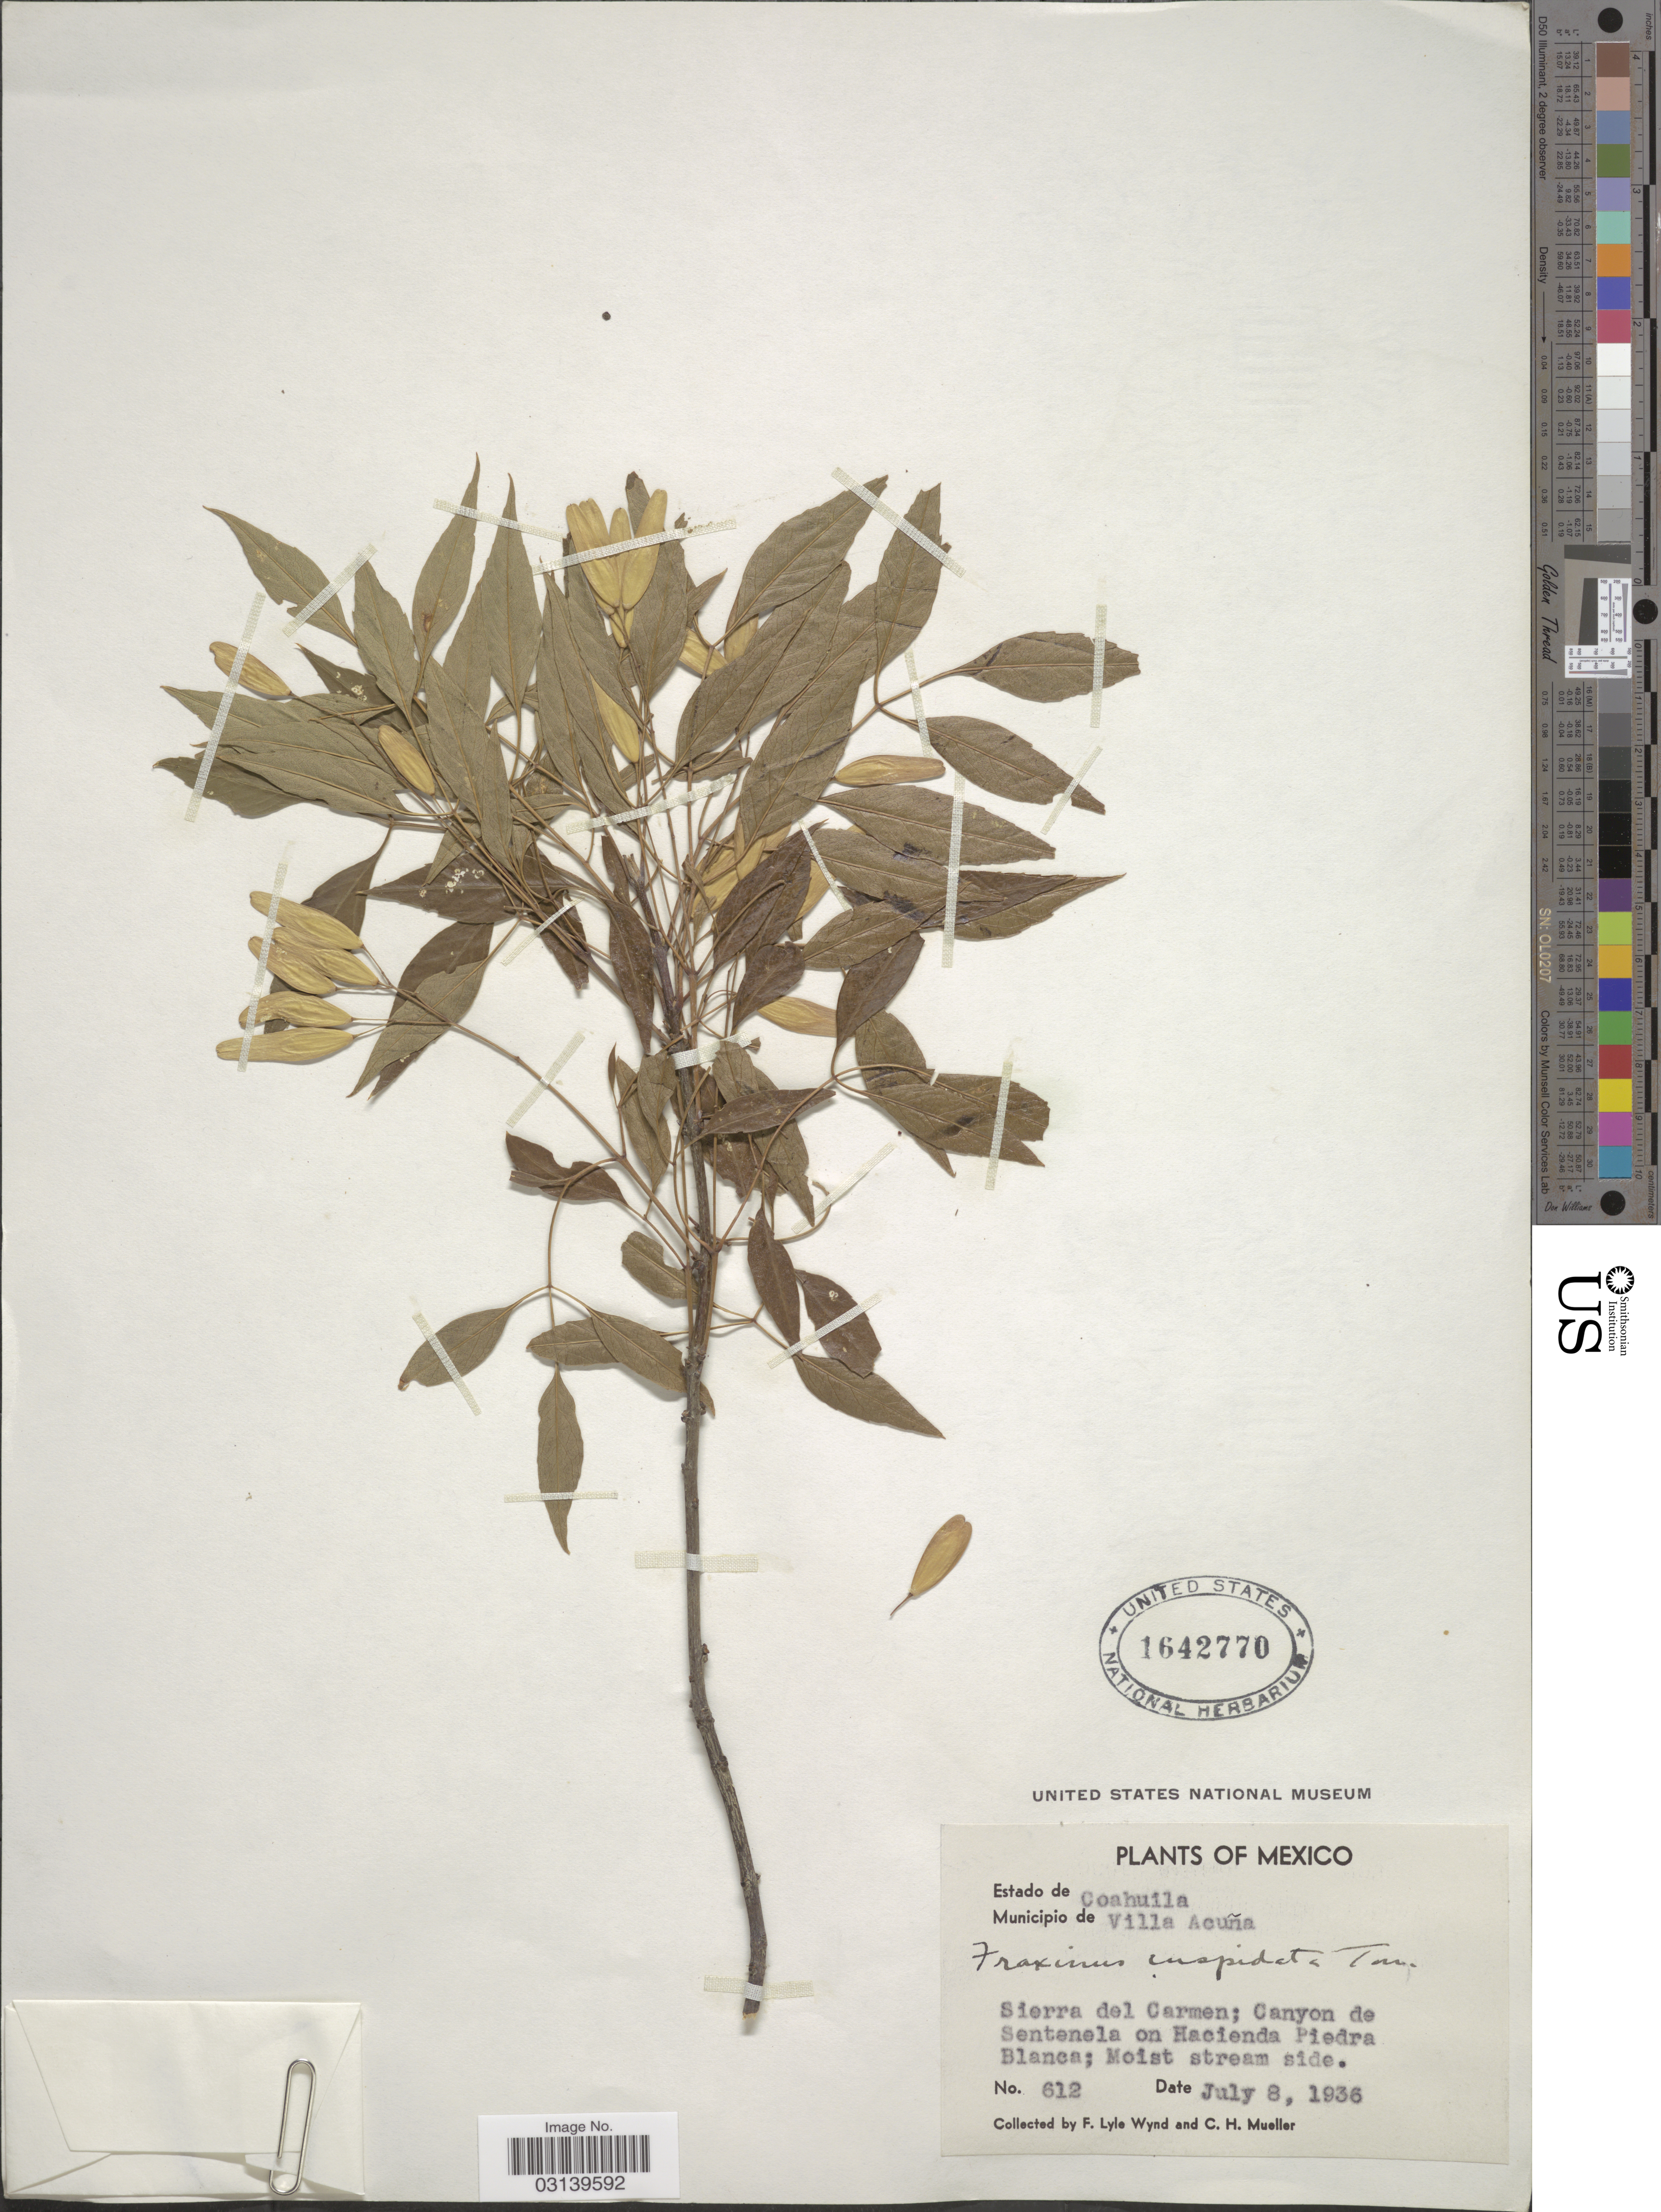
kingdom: Plantae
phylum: Tracheophyta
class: Magnoliopsida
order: Lamiales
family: Oleaceae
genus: Fraxinus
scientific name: Fraxinus cuspidata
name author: Torr.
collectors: F. L. Wynd & C. H. Mueller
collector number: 612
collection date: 1936-07-08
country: Mexico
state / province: Coahuila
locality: Municipio de Villa Acuña. Sierra del Carmen; Canyon de Sentenela on Hacienda Piedra Blanca.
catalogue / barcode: US 1642770